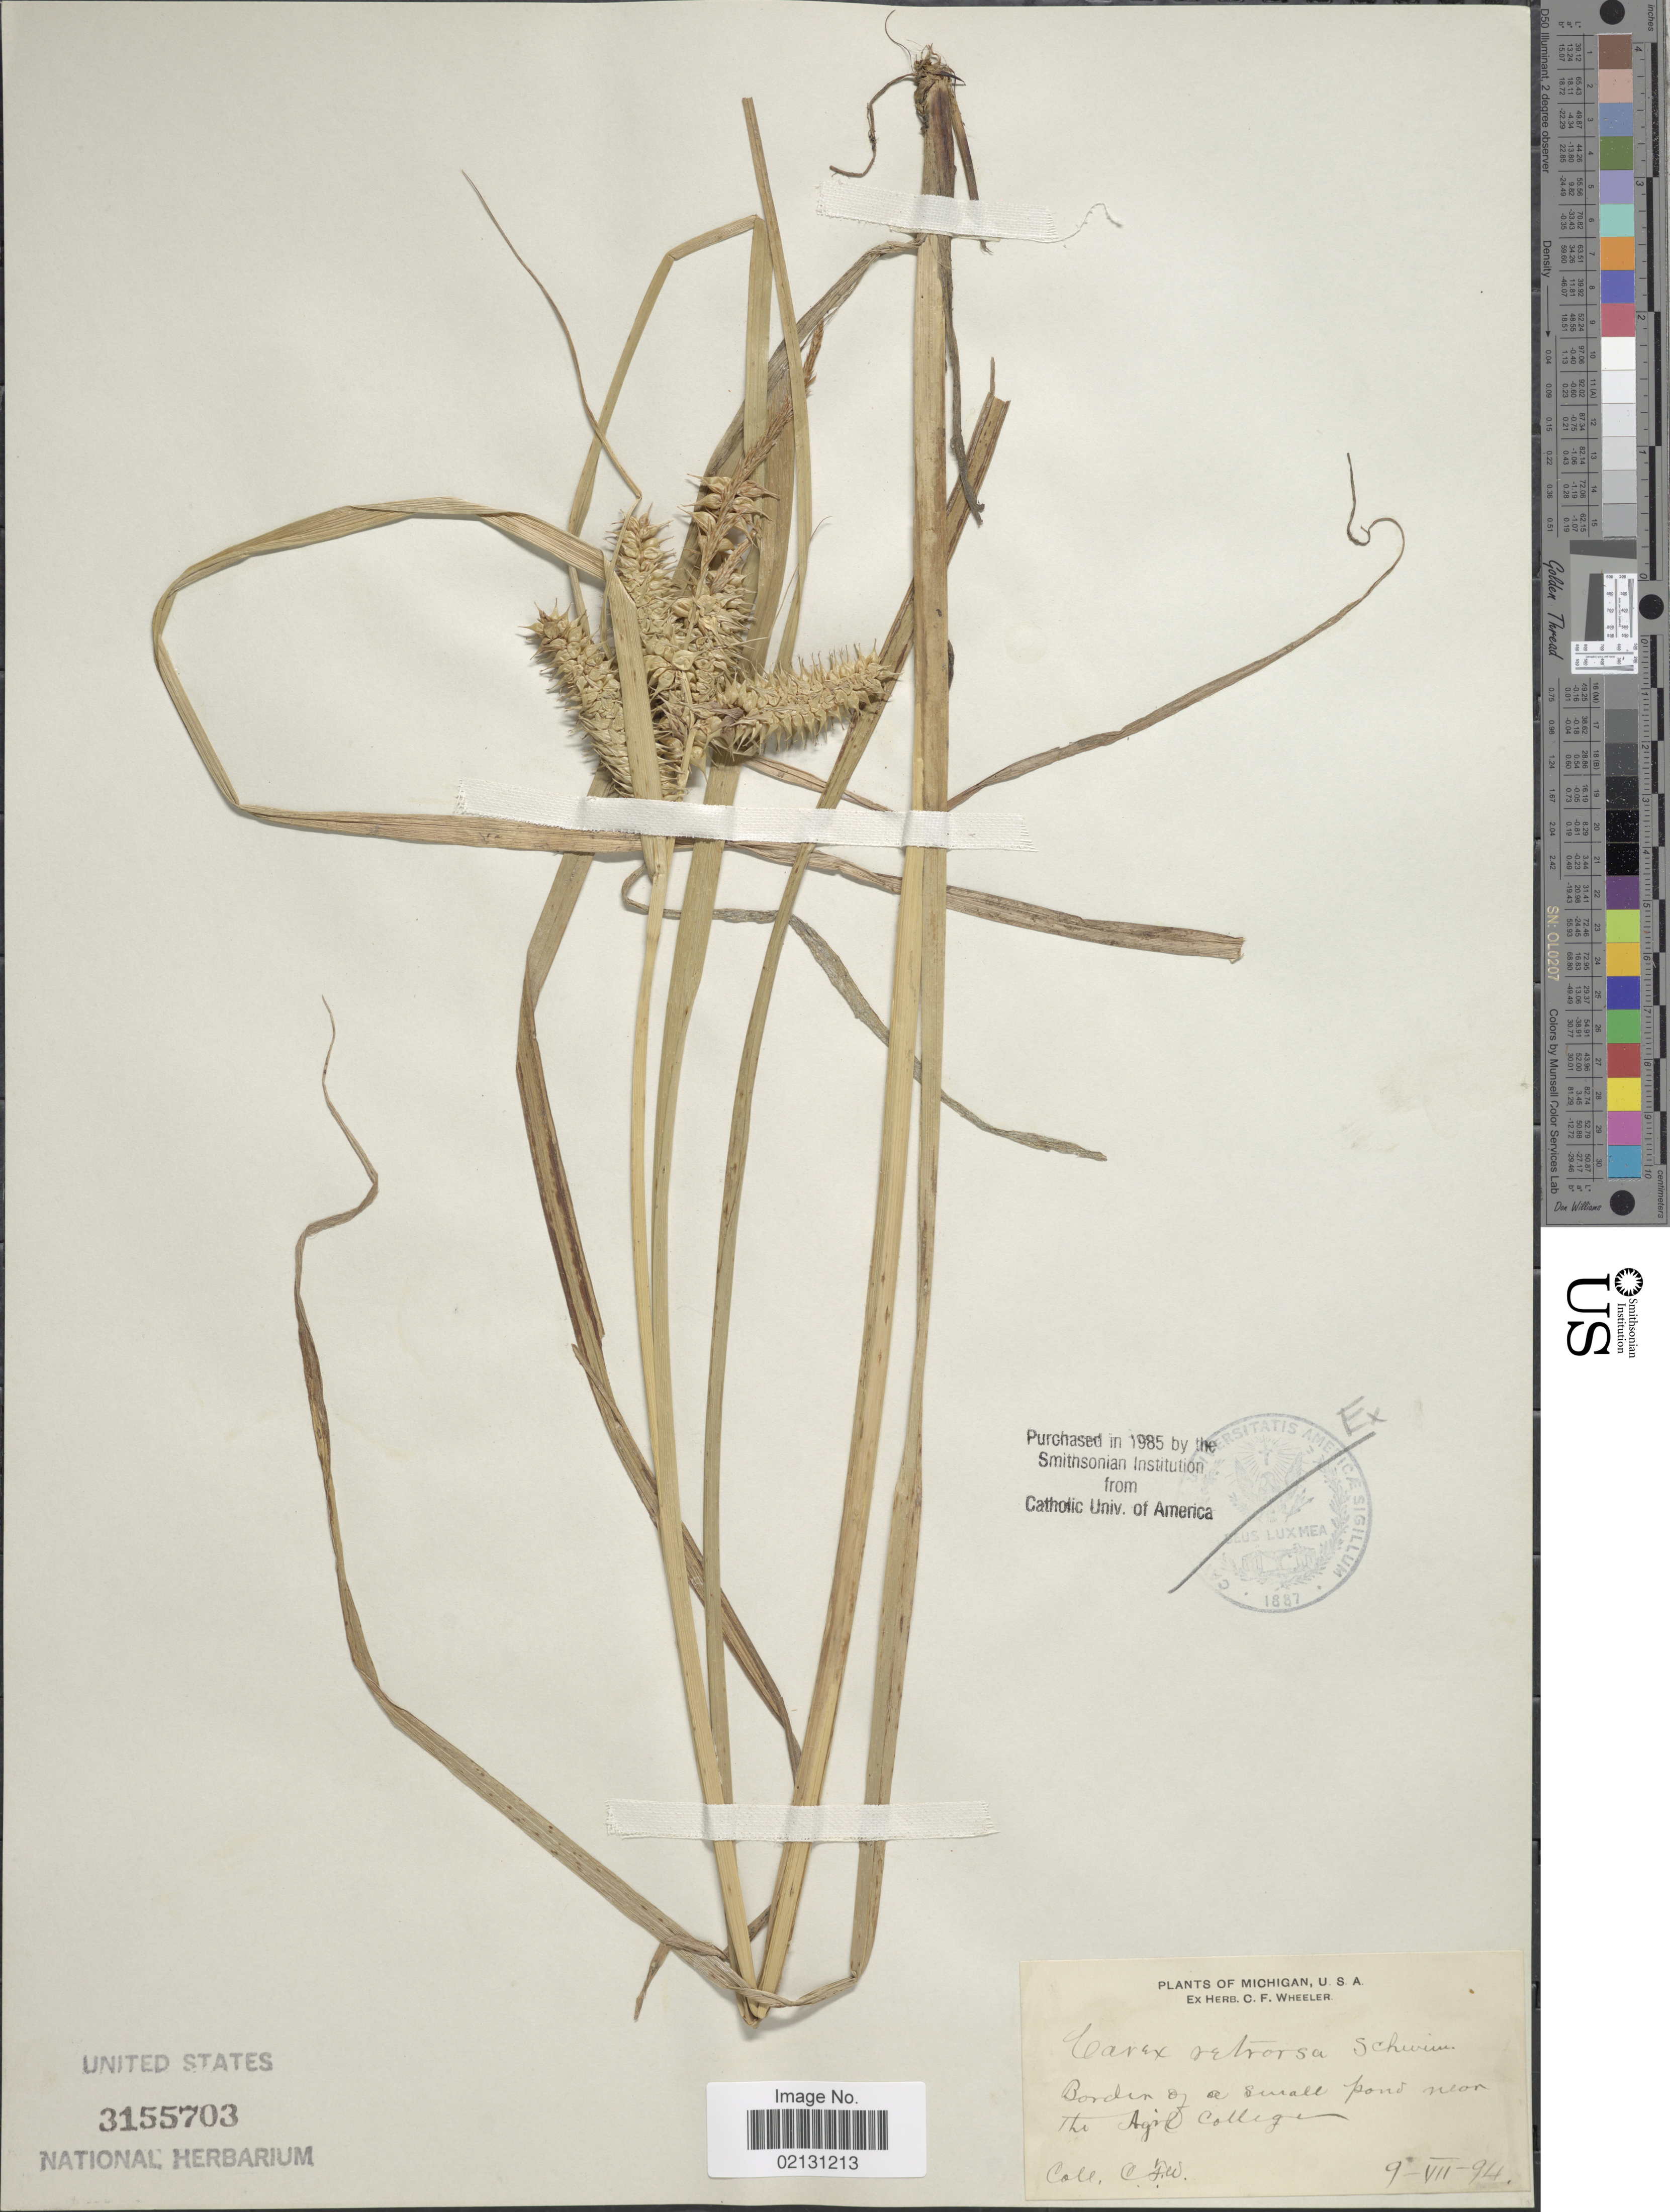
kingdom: Plantae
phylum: Tracheophyta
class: Liliopsida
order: Poales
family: Cyperaceae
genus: Carex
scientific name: Carex retrorsa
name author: Schwein.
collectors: C. Wheeler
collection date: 1894-07-09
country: United States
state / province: Michigan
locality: Border of a small pond near The Agr'l College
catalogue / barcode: US 3155703